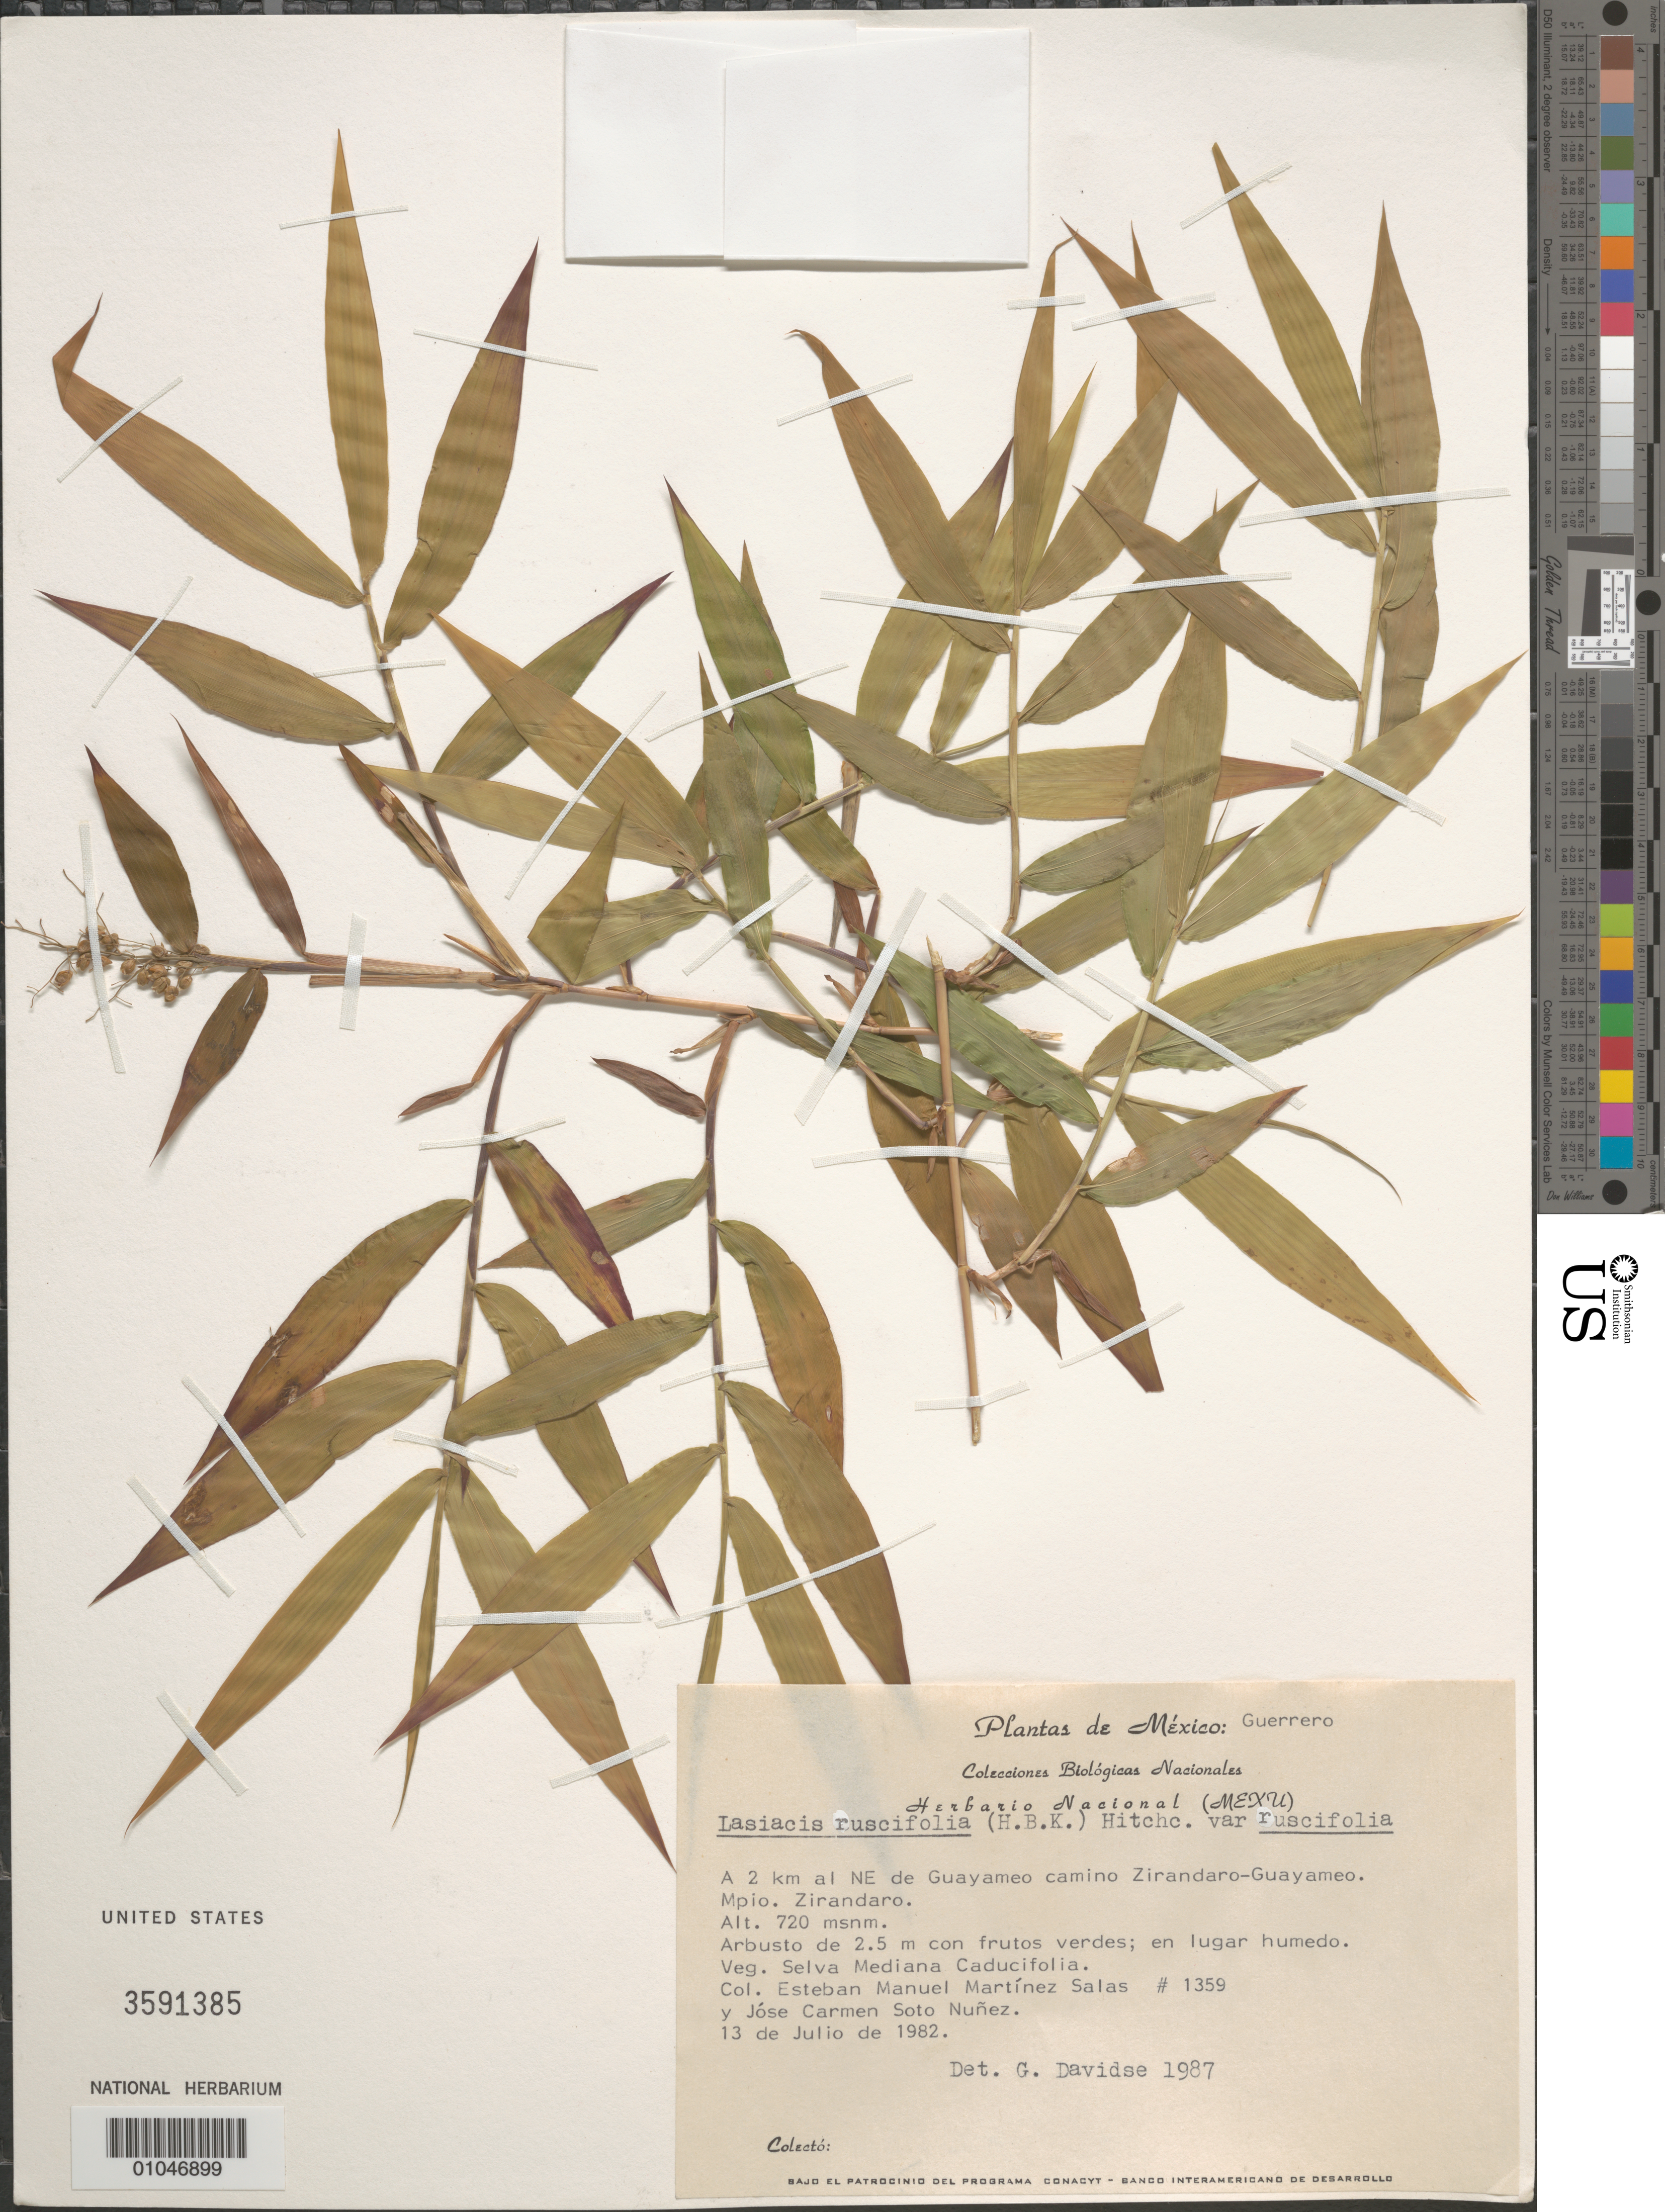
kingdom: Plantae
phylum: Tracheophyta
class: Liliopsida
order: Poales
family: Poaceae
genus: Lasiacis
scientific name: Lasiacis ruscifolia var. ruscifolia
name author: (Kunth) Hitchc.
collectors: E. M. Martínez S. & J. C. Soto Núñez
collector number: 1359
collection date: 1982-07-13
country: Mexico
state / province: Guerrero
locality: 2 km al NE de Guayameo camino Zirandaro-Guayameo, Mpio. Zirandaro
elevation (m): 720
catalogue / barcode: US 3591385